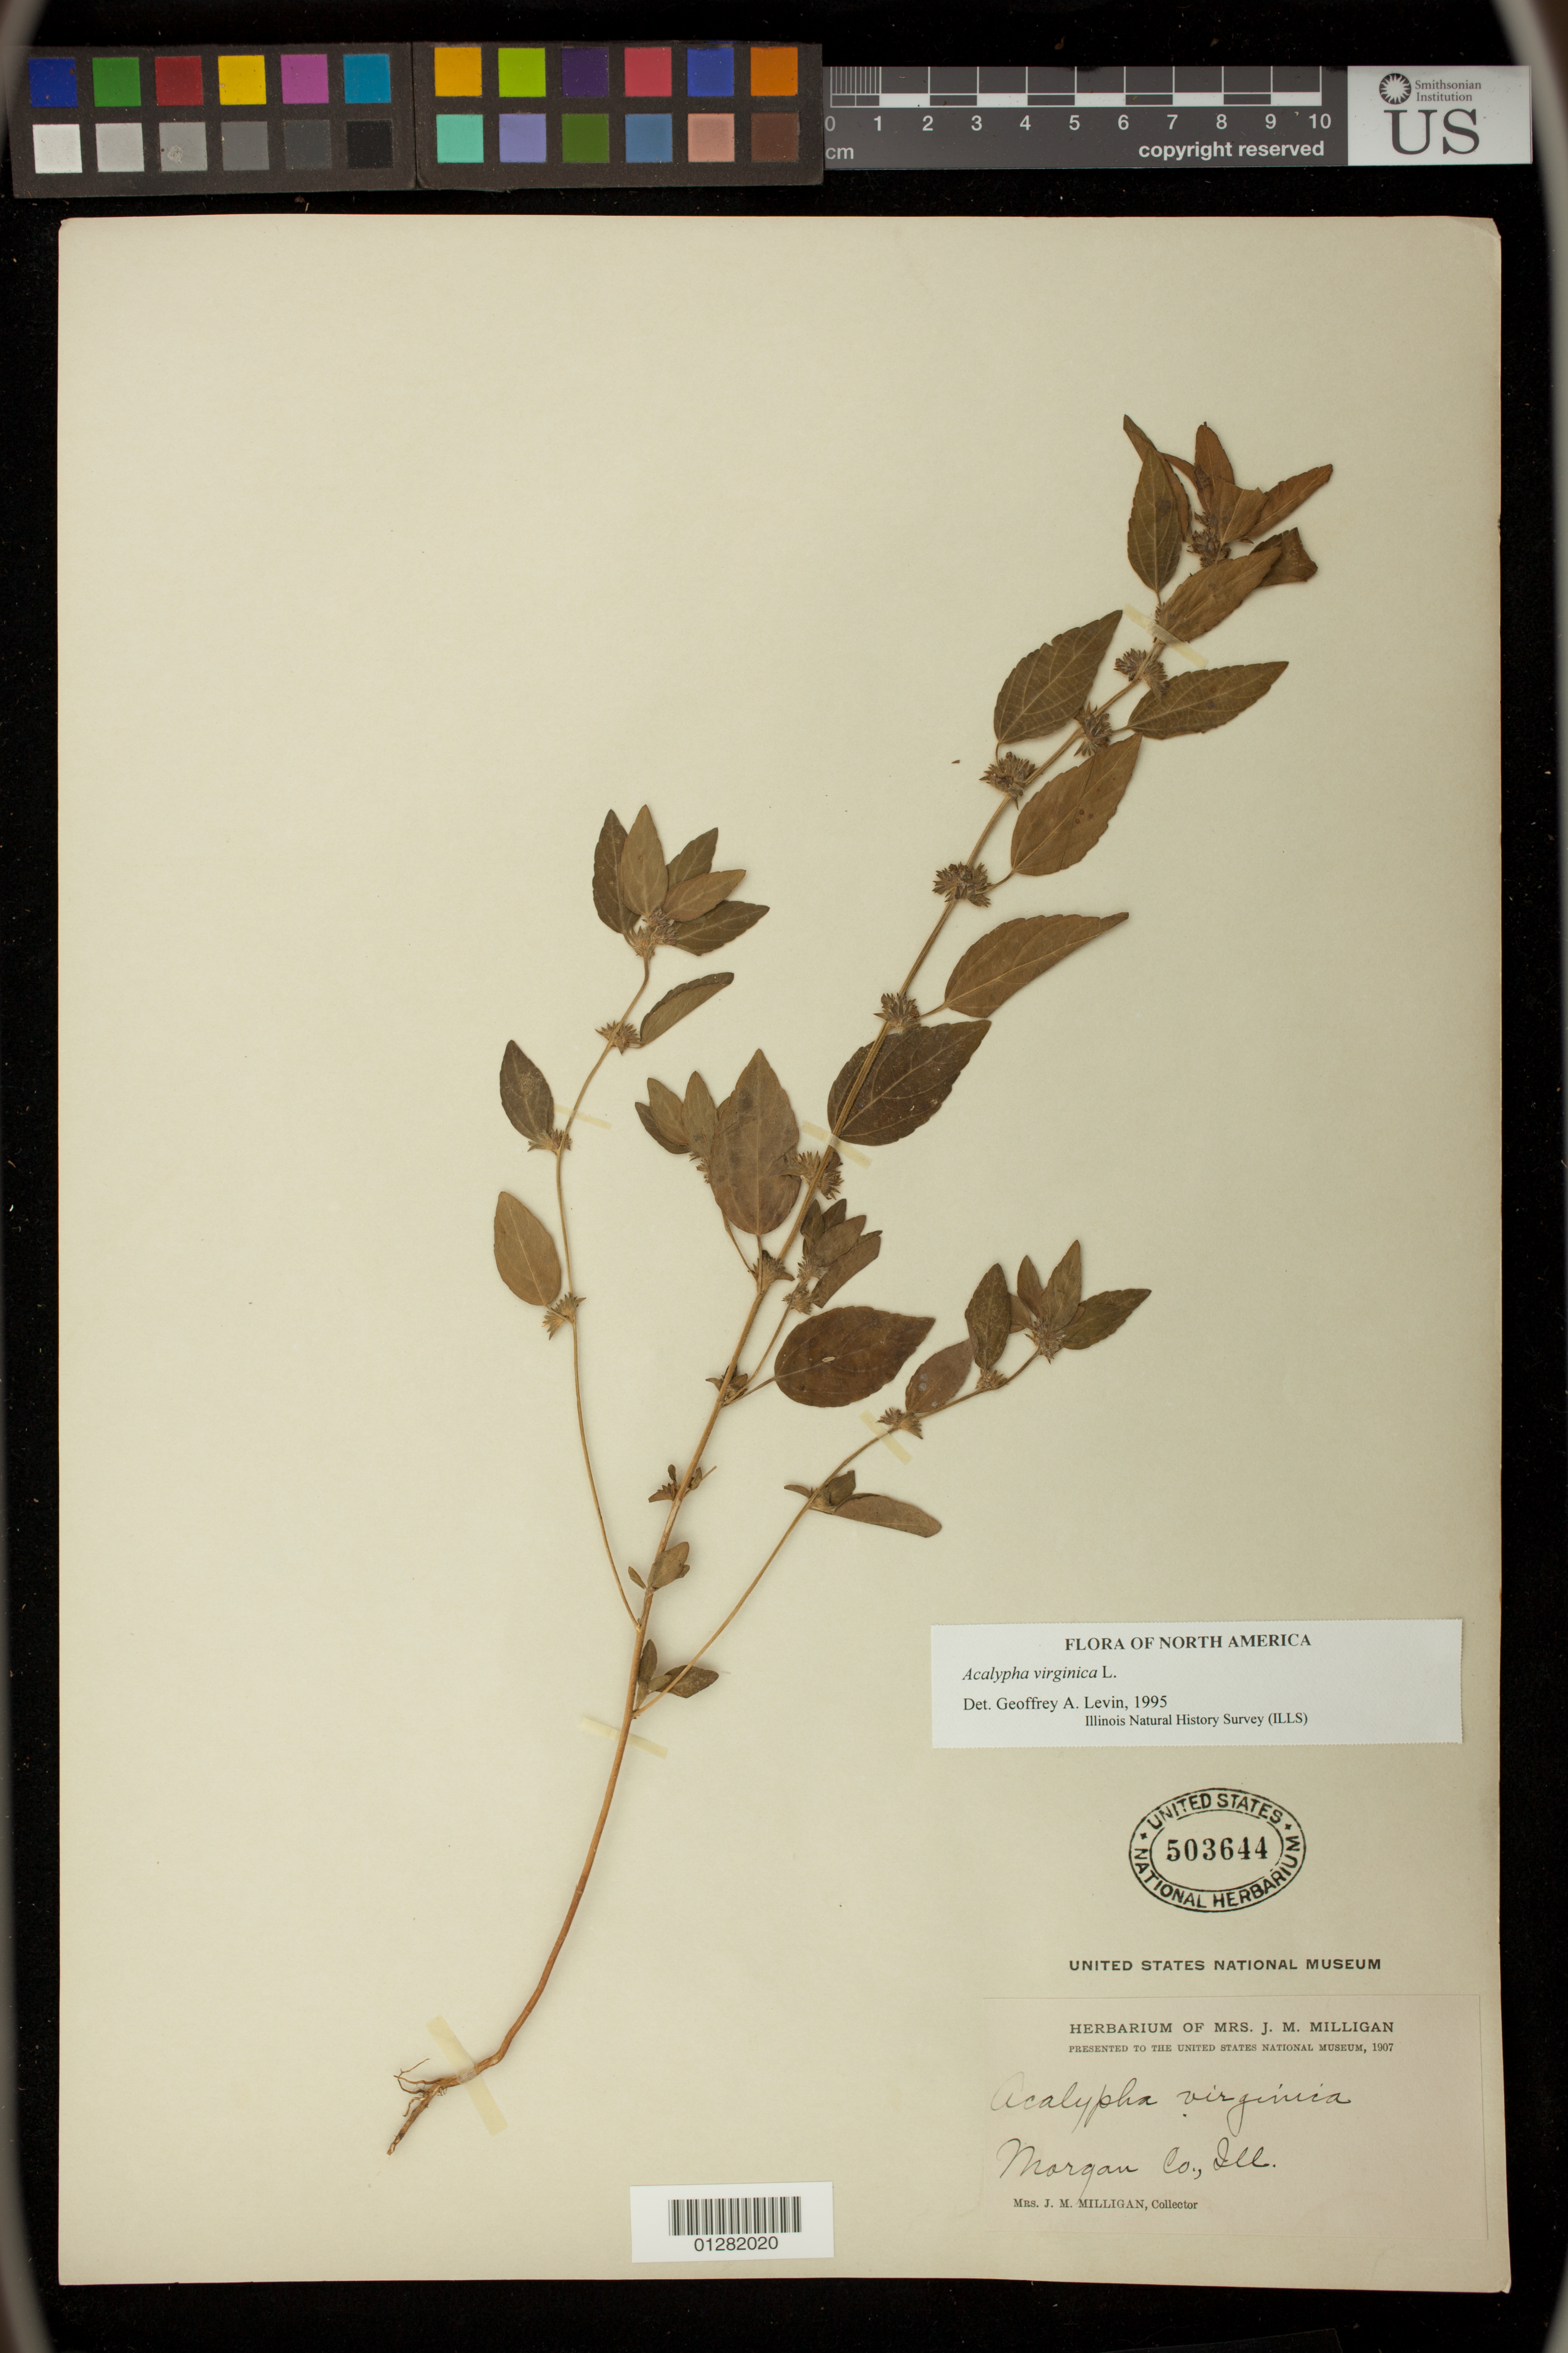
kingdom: Plantae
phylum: Tracheophyta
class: Magnoliopsida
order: Malpighiales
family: Euphorbiaceae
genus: Acalypha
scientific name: Acalypha virginica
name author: L.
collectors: J. M. Milligan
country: United States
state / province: Illinois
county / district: Morgan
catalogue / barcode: US 503644